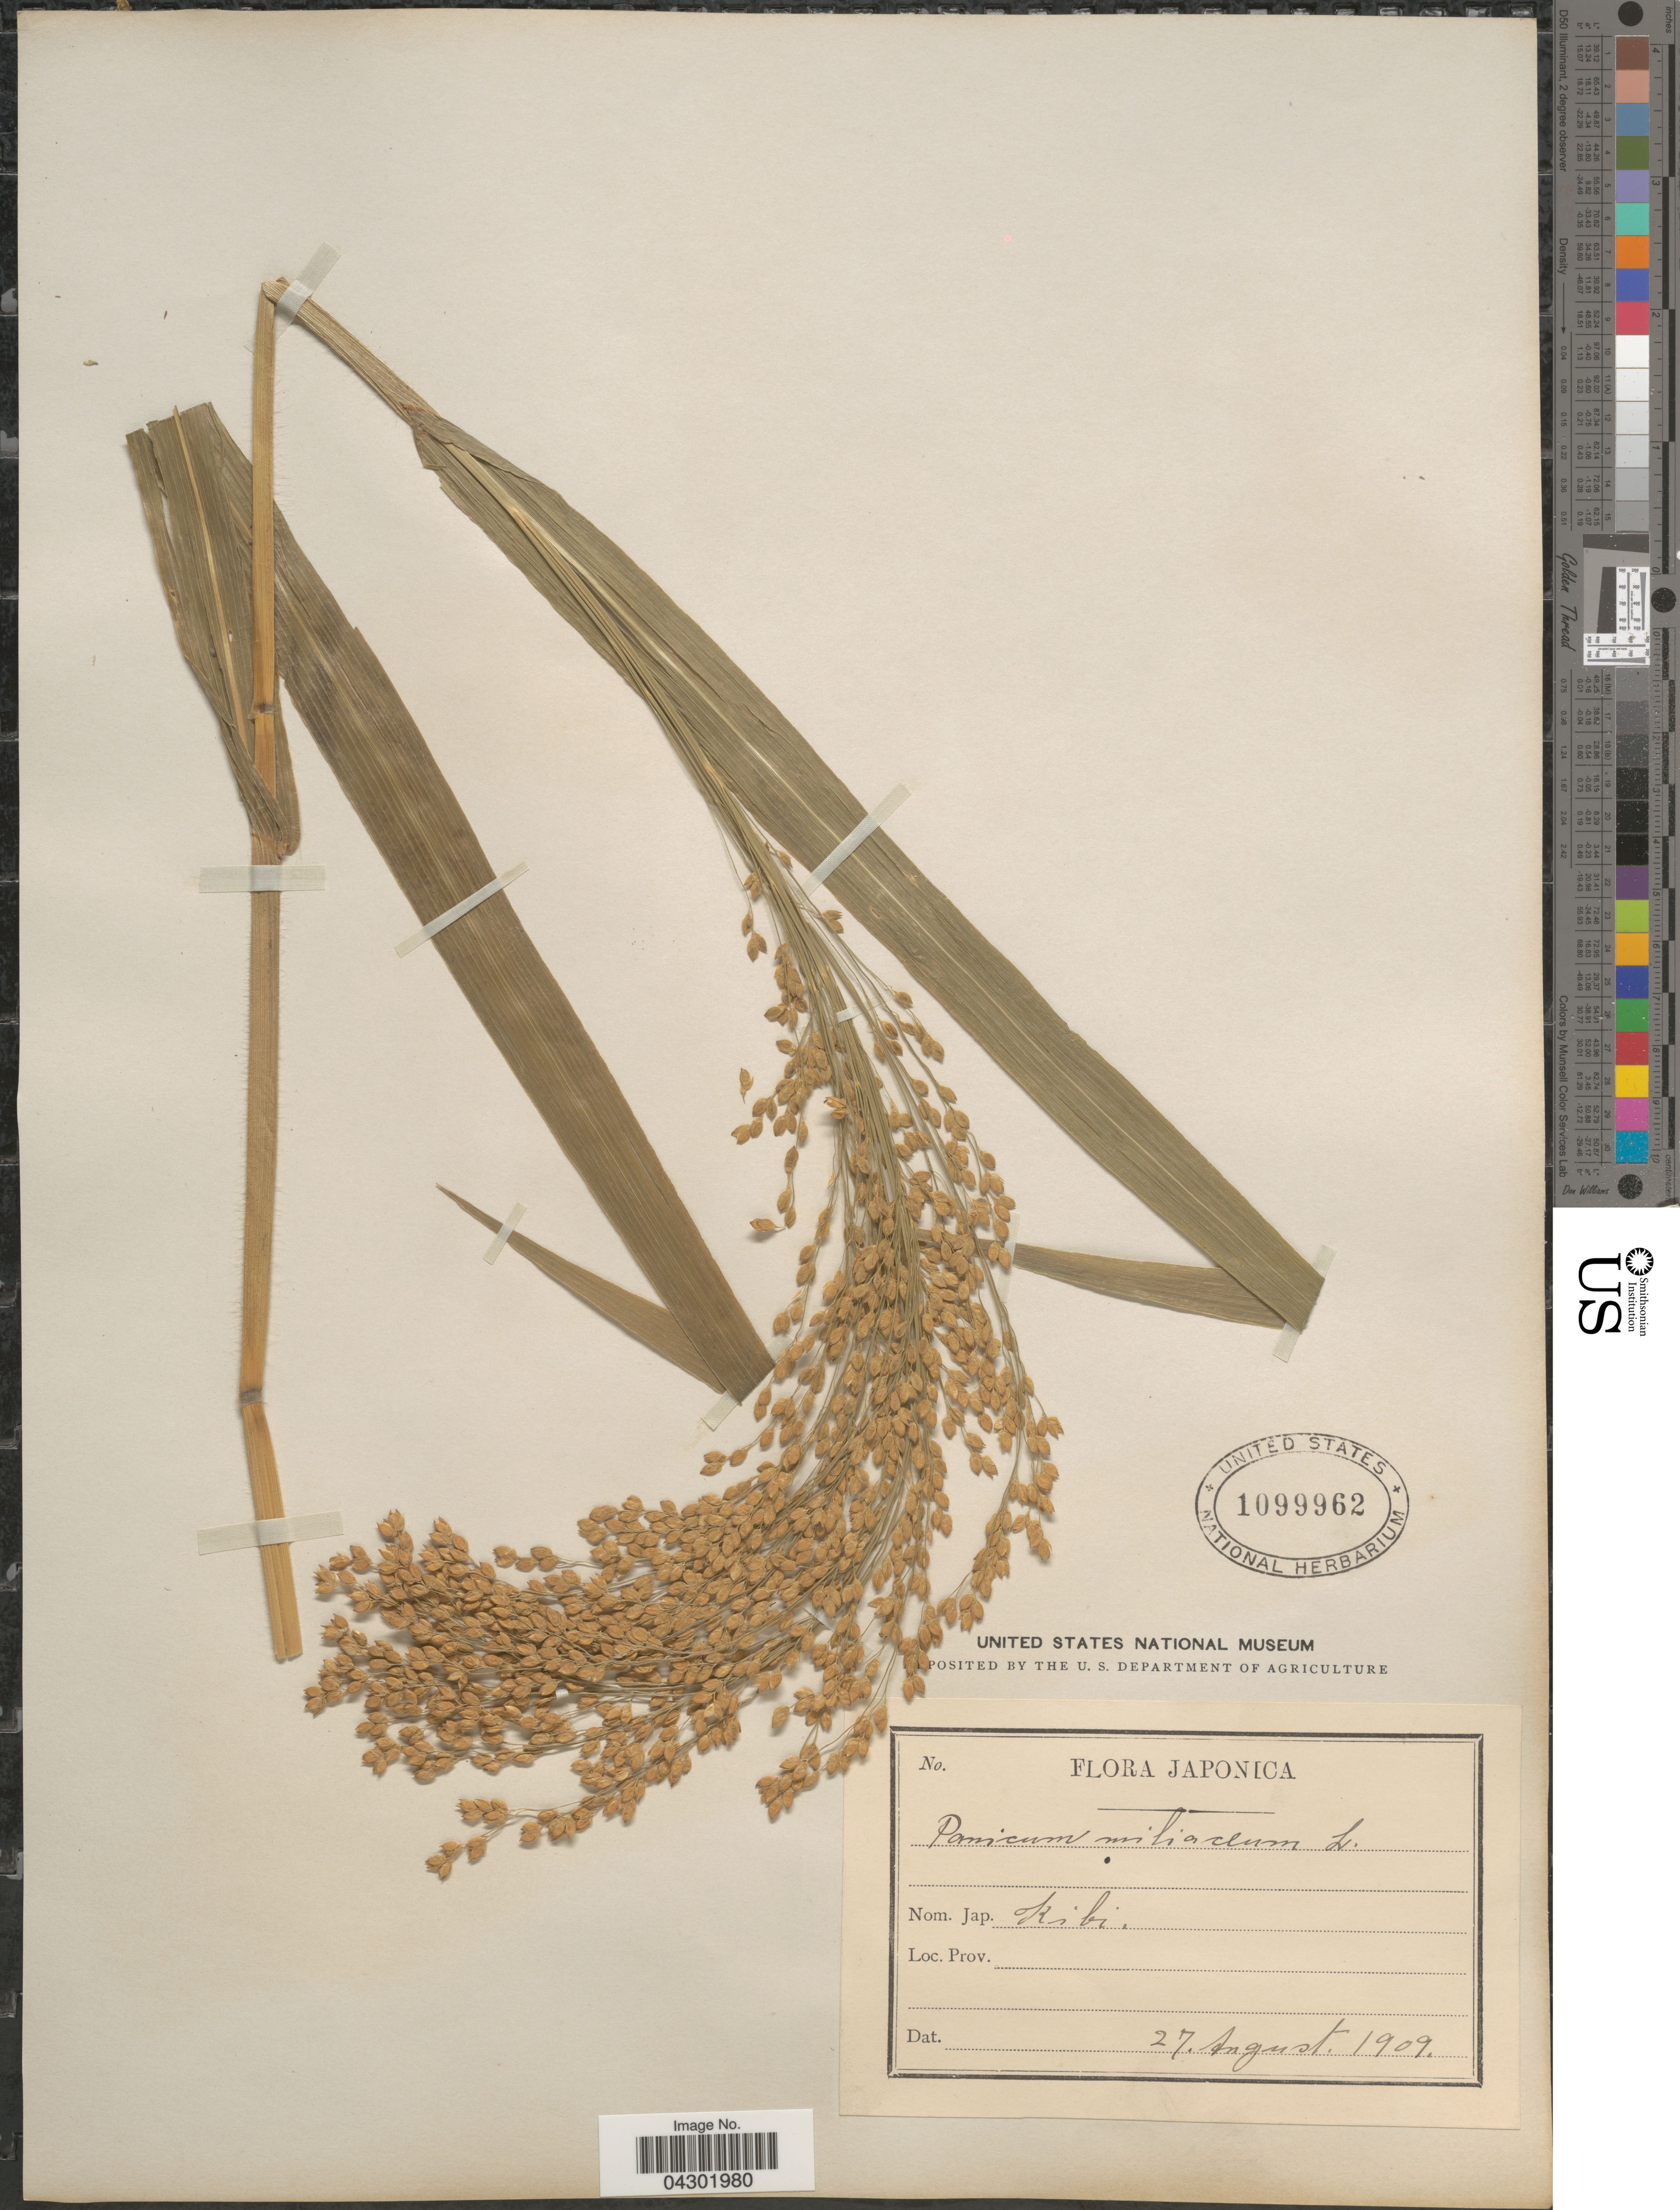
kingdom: Plantae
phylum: Tracheophyta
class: Liliopsida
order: Poales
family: Poaceae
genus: Panicum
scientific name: Panicum miliaceum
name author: L.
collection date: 1909-08-27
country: Japan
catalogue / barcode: US 1099962